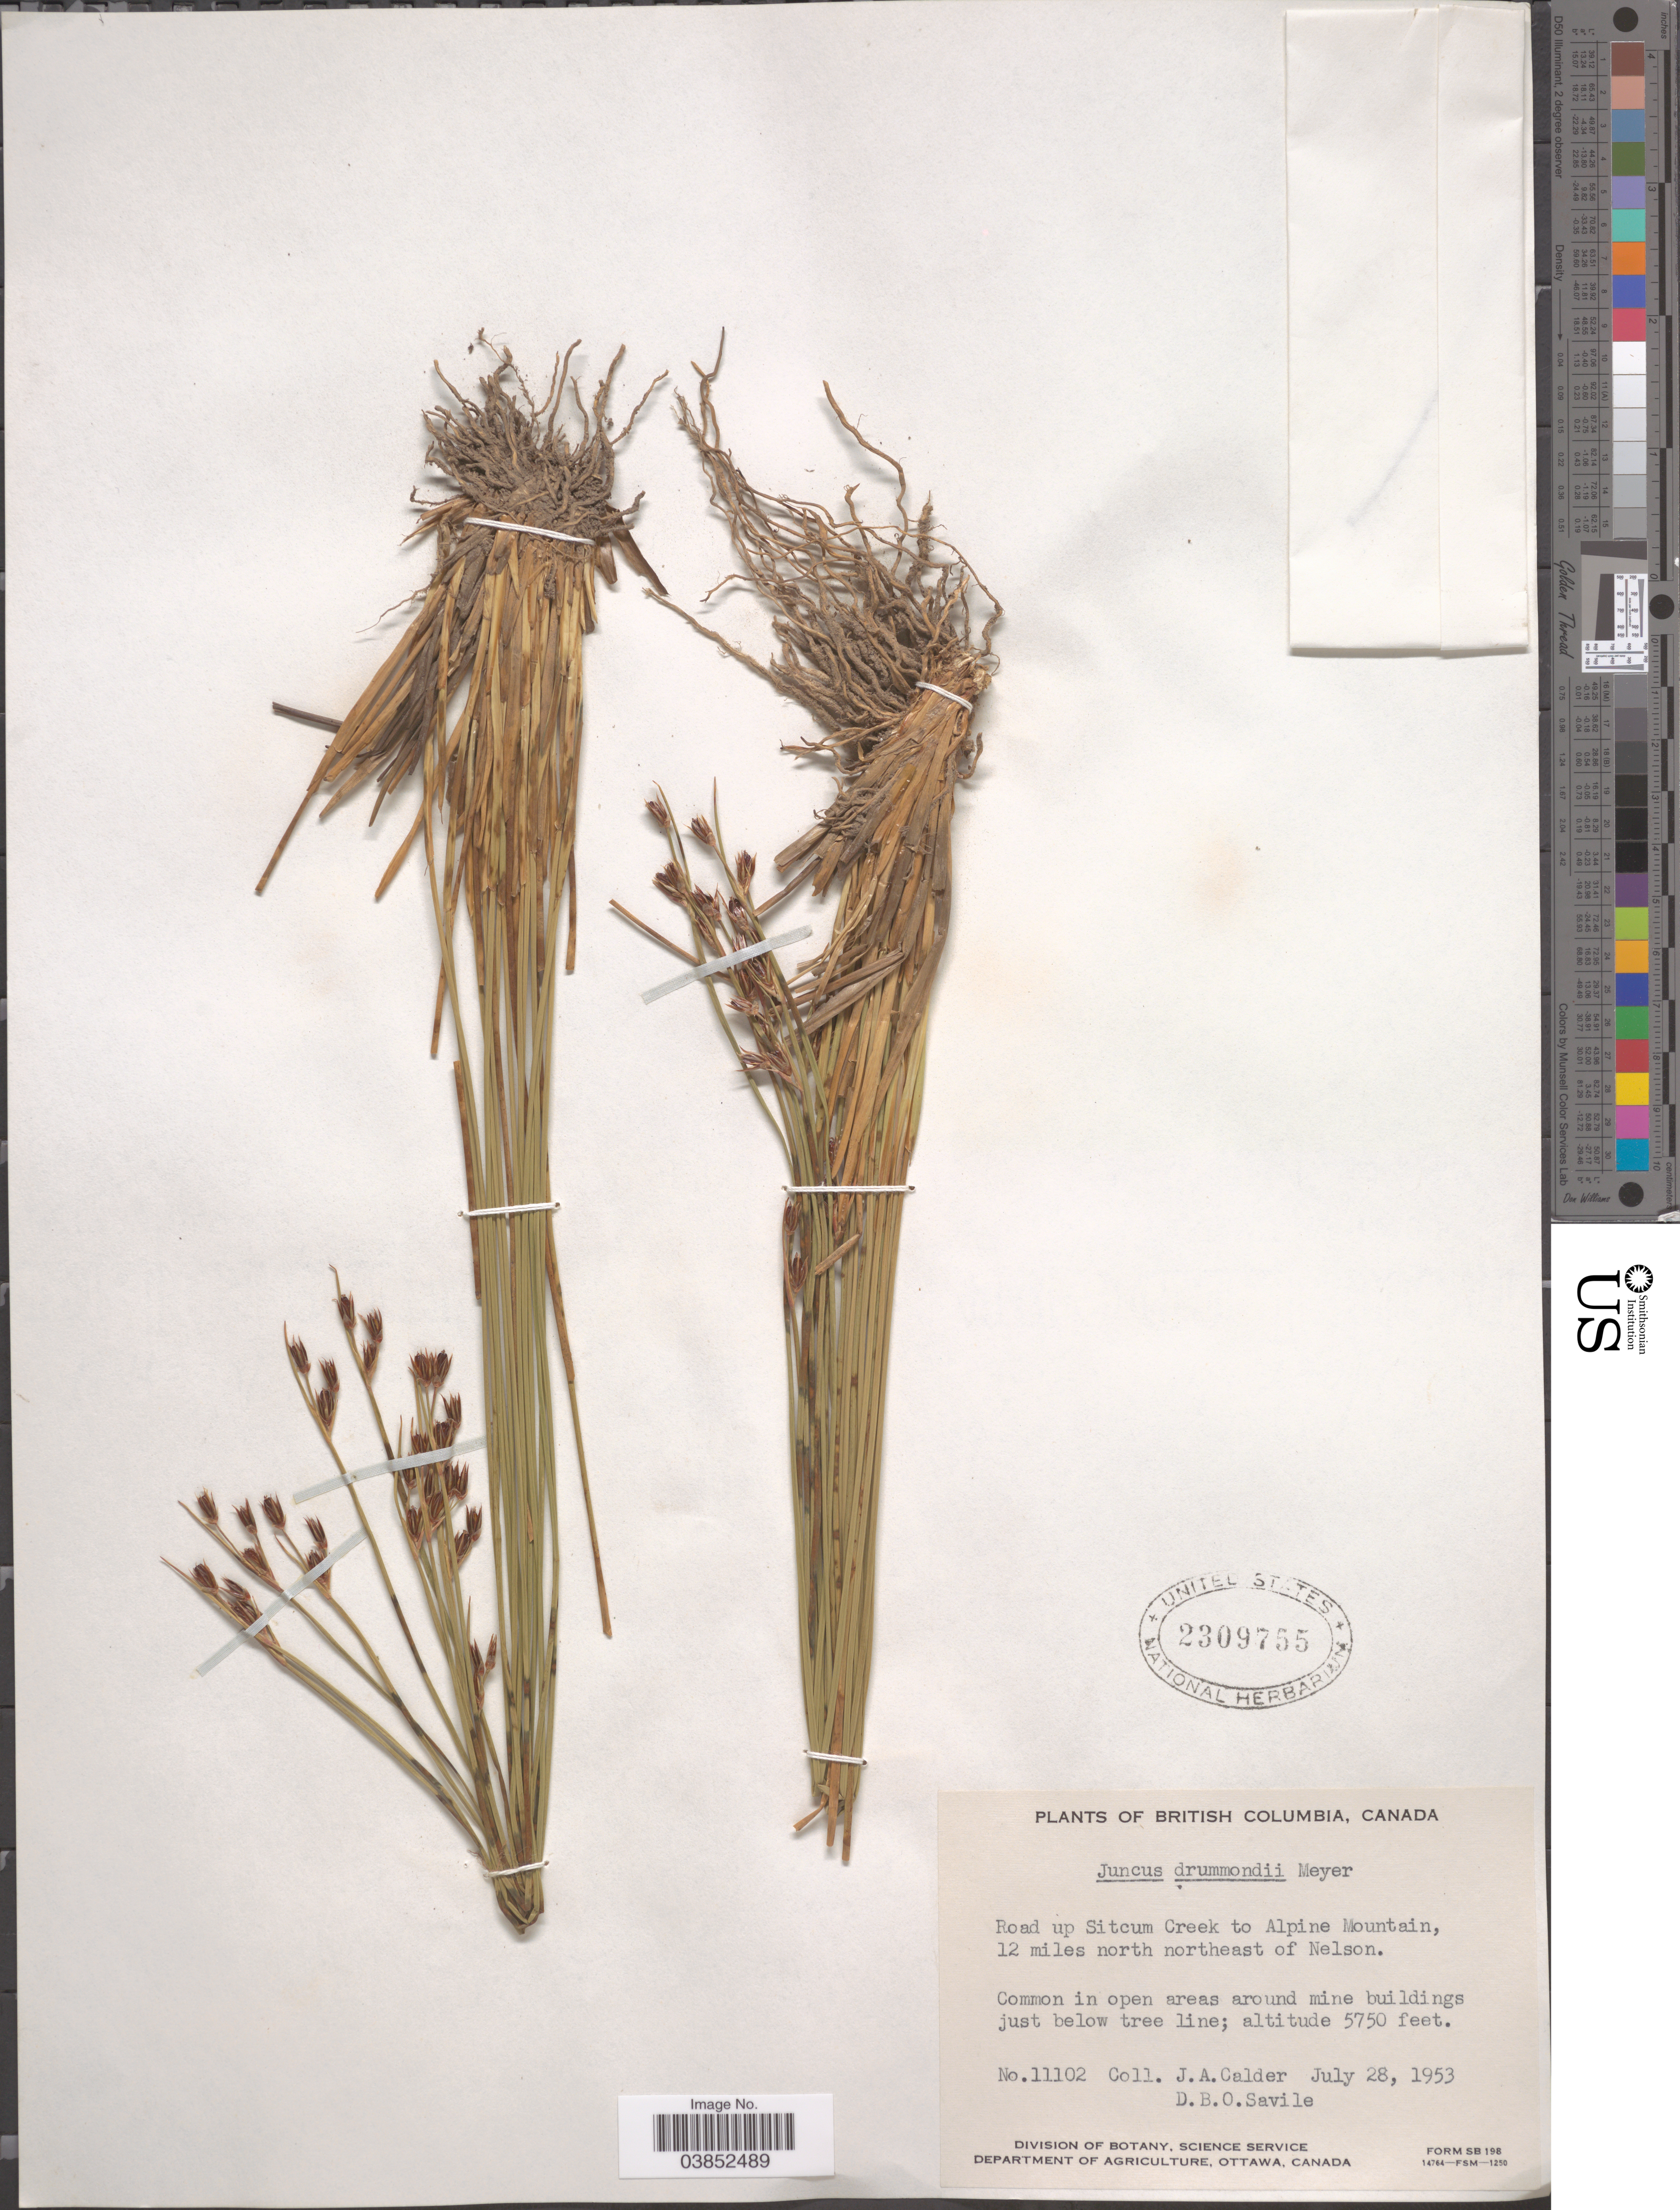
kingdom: Plantae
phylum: Tracheophyta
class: Liliopsida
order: Poales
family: Juncaceae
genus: Juncus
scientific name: Juncus drummondii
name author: E. Mey.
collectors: J. A. Calder & D. Savile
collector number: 11102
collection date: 1953-07-28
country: Canada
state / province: British Columbia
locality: Road up Sitcum Creek to Alpine Mountain, 12 miles north northeast of Nelson. Around mine buildings just below tree line.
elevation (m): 1753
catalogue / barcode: US 2309755